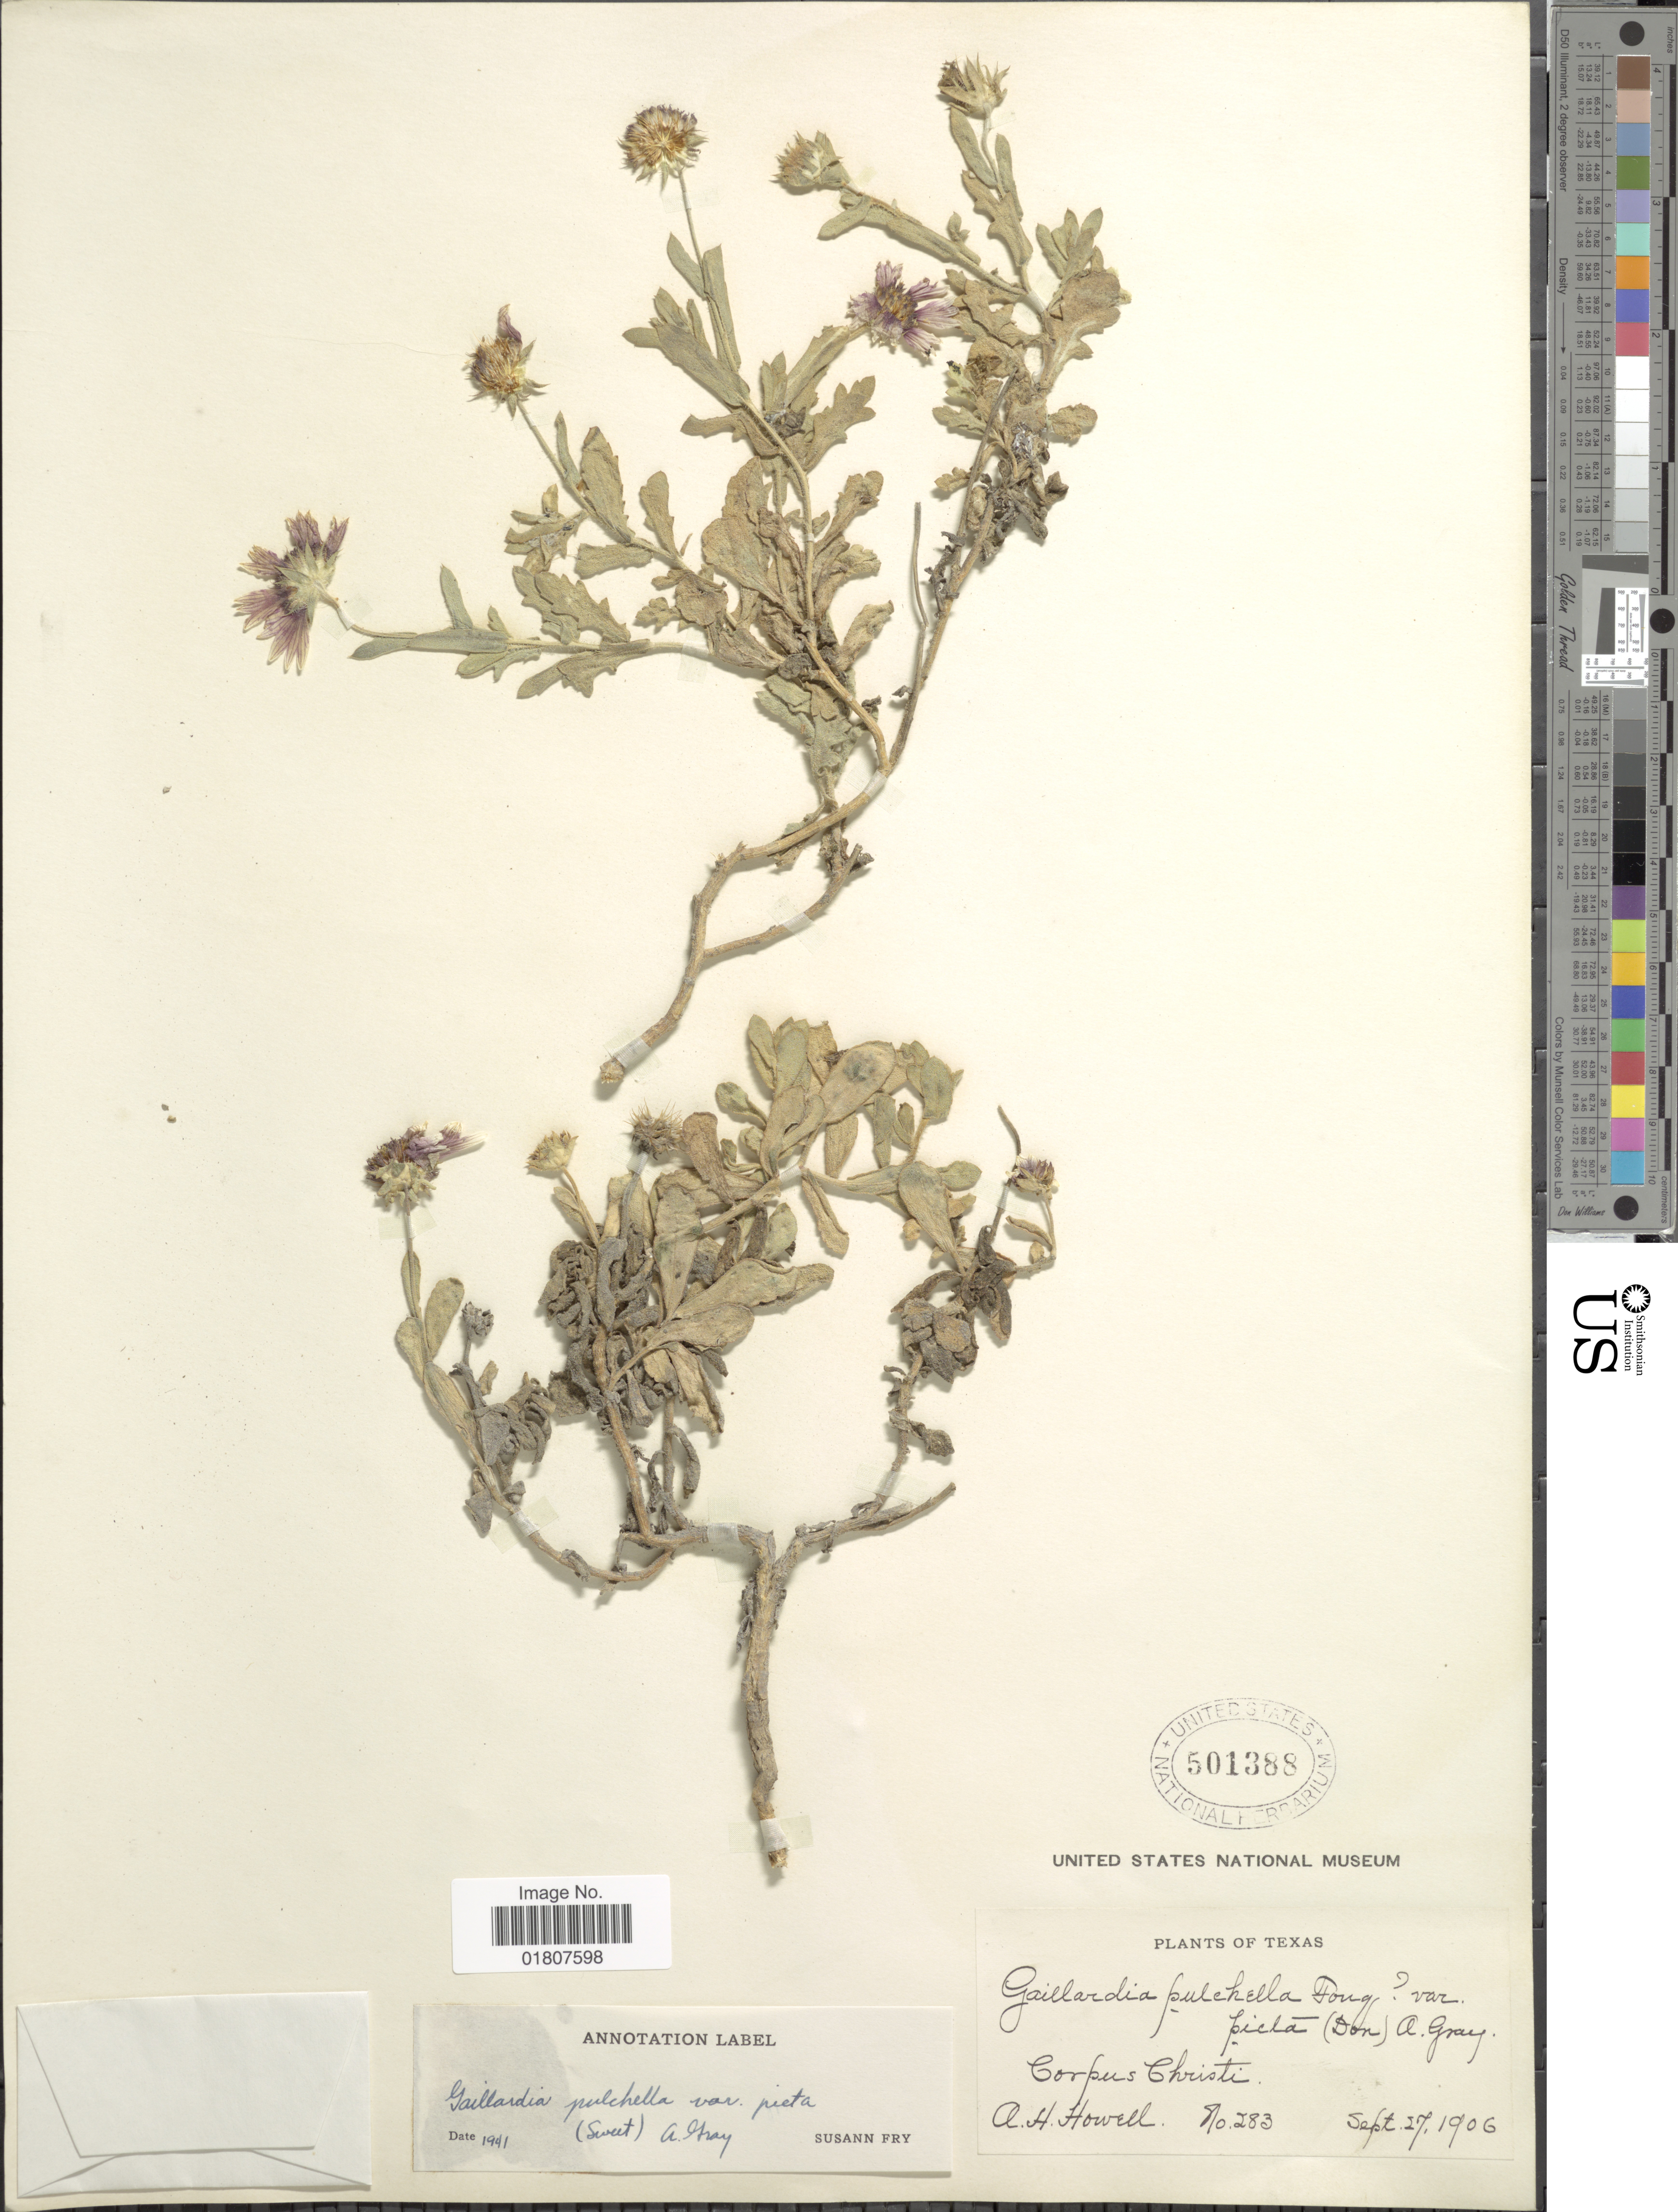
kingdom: Plantae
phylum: Tracheophyta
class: Magnoliopsida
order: Asterales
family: Asteraceae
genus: Gaillardia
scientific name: Gaillardia pulchella var. picta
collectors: A. Howell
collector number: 283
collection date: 1906-09-27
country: United States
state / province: Texas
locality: Corpus Christi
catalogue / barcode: US 501388